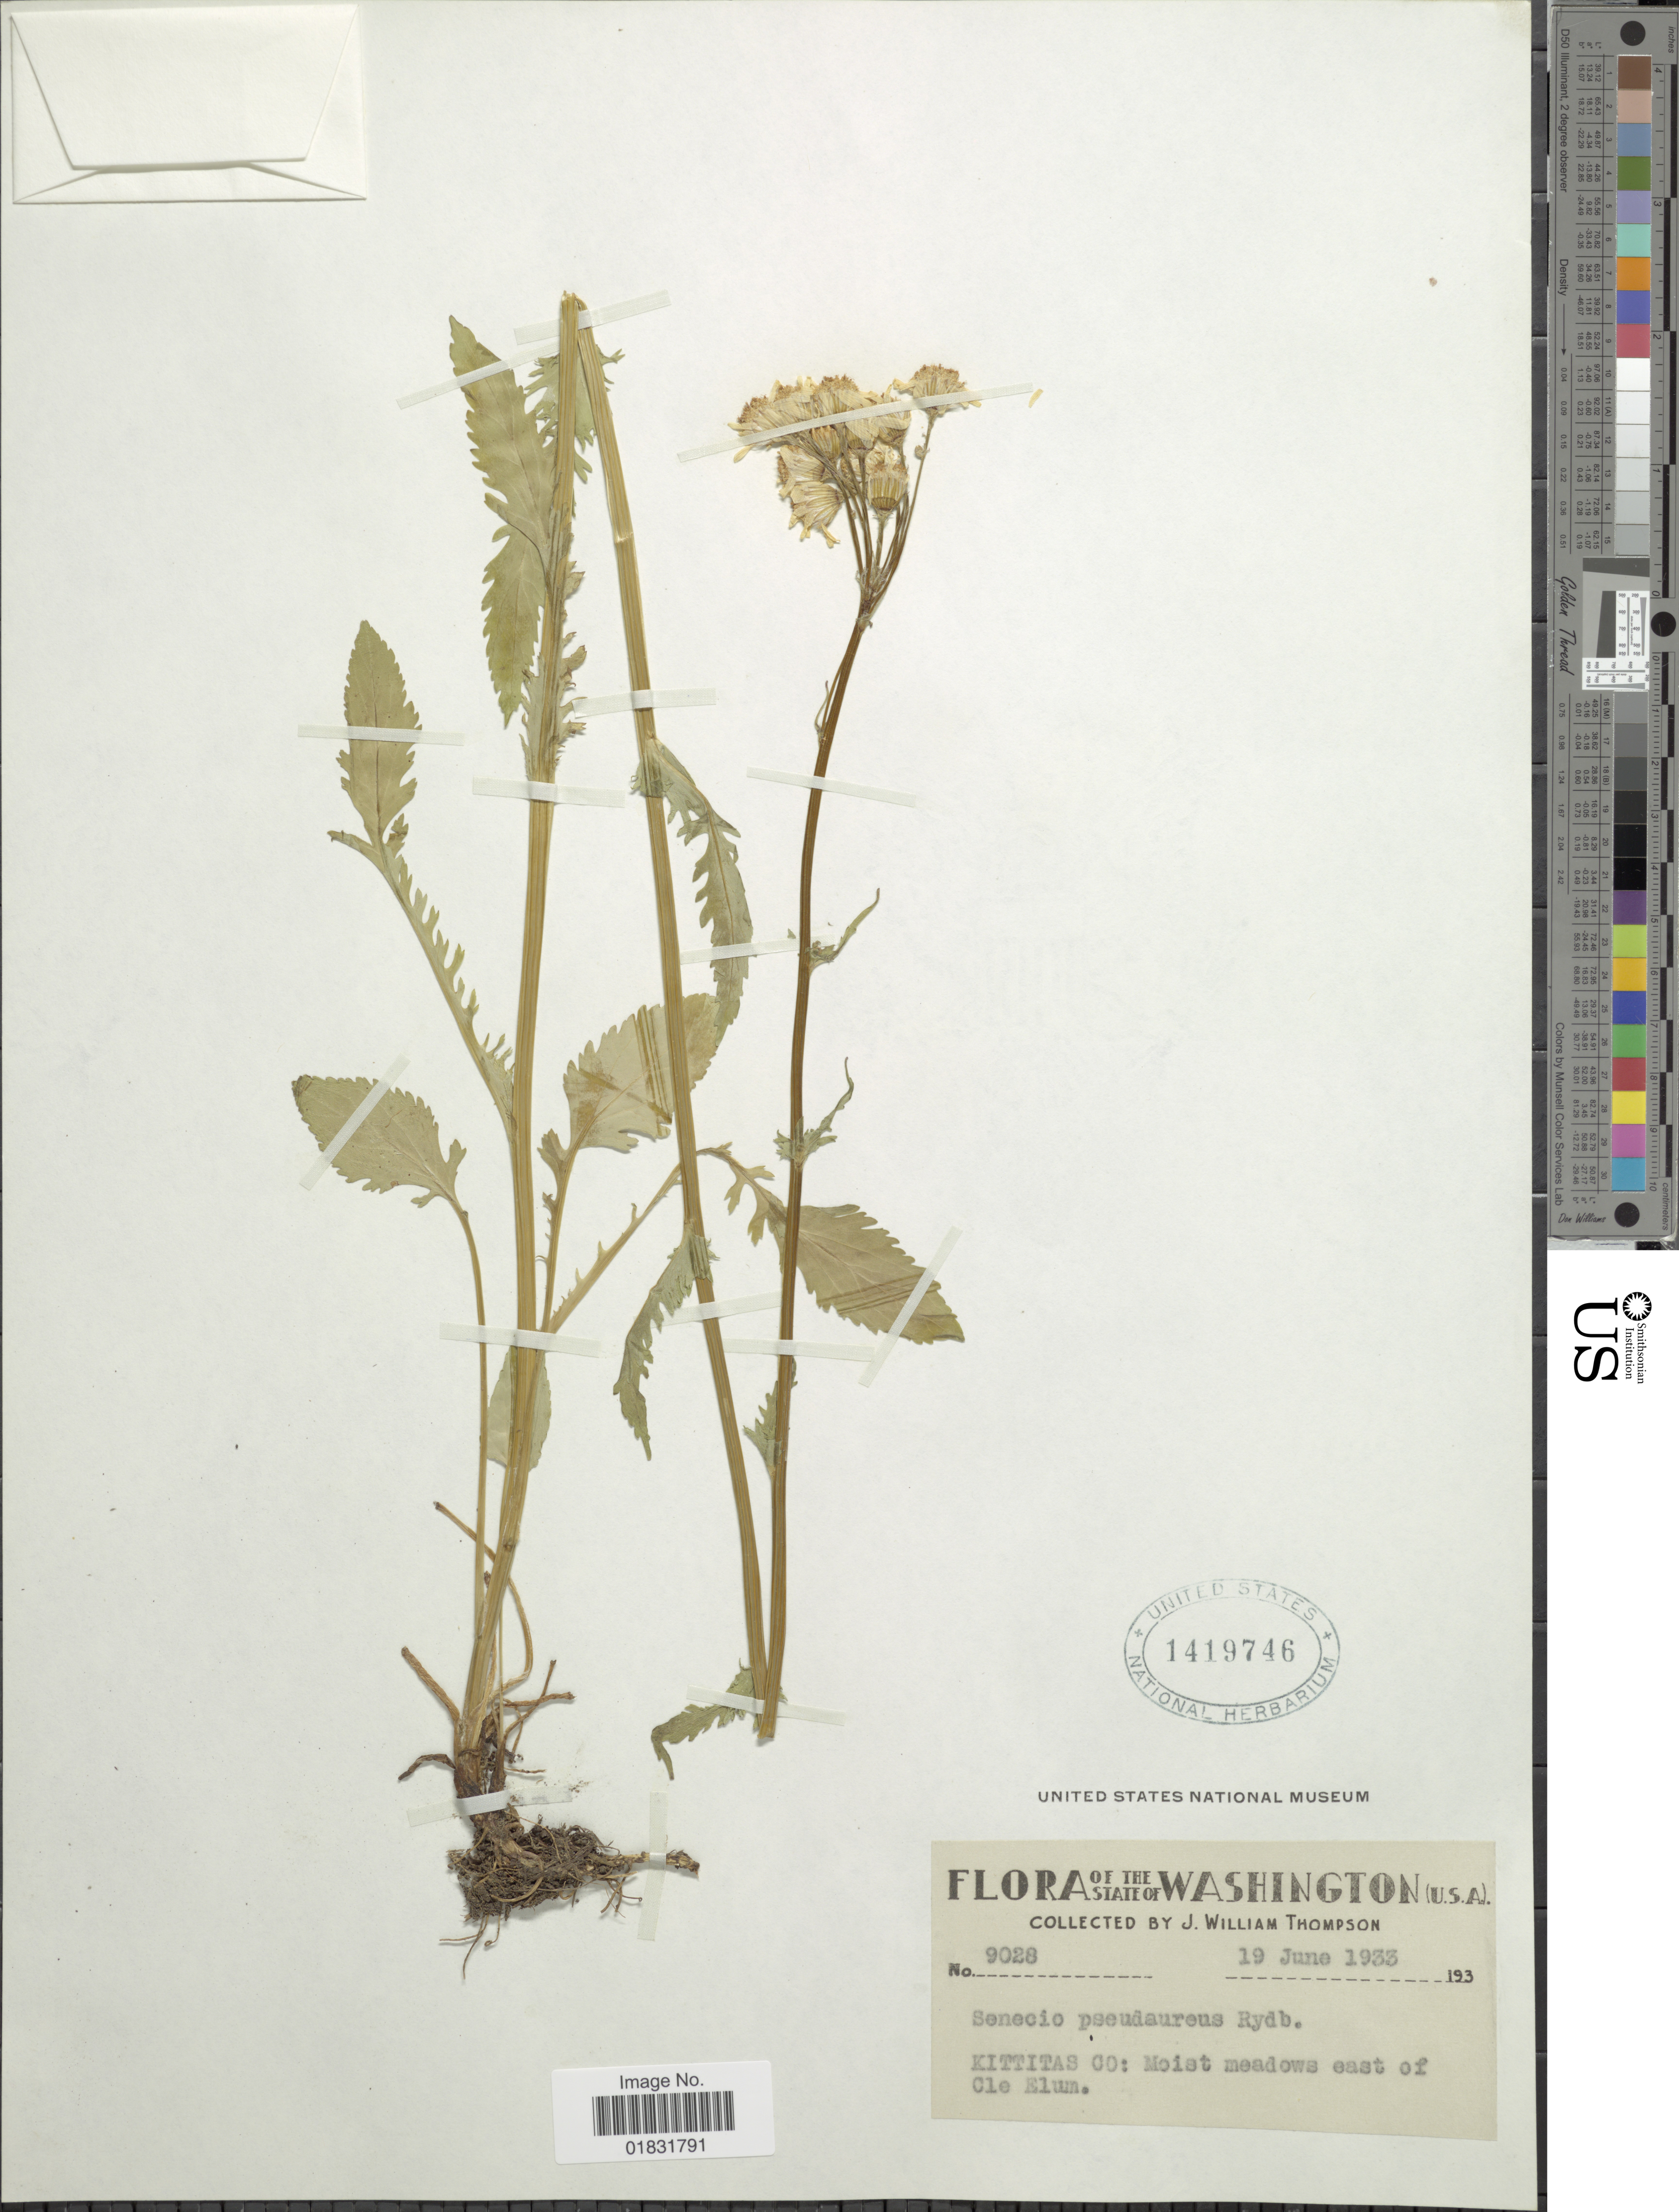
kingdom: Plantae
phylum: Tracheophyta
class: Magnoliopsida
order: Asterales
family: Asteraceae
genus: Packera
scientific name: Packera pseudaurea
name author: (Rydb.) W.A. Weber & Á. Löve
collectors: J. W. Thompson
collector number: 9028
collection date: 1933-06-19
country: United States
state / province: Washington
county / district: Kittitas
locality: Kittitas Co: Moist meadows east of Cle Elum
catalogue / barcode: US 1419746